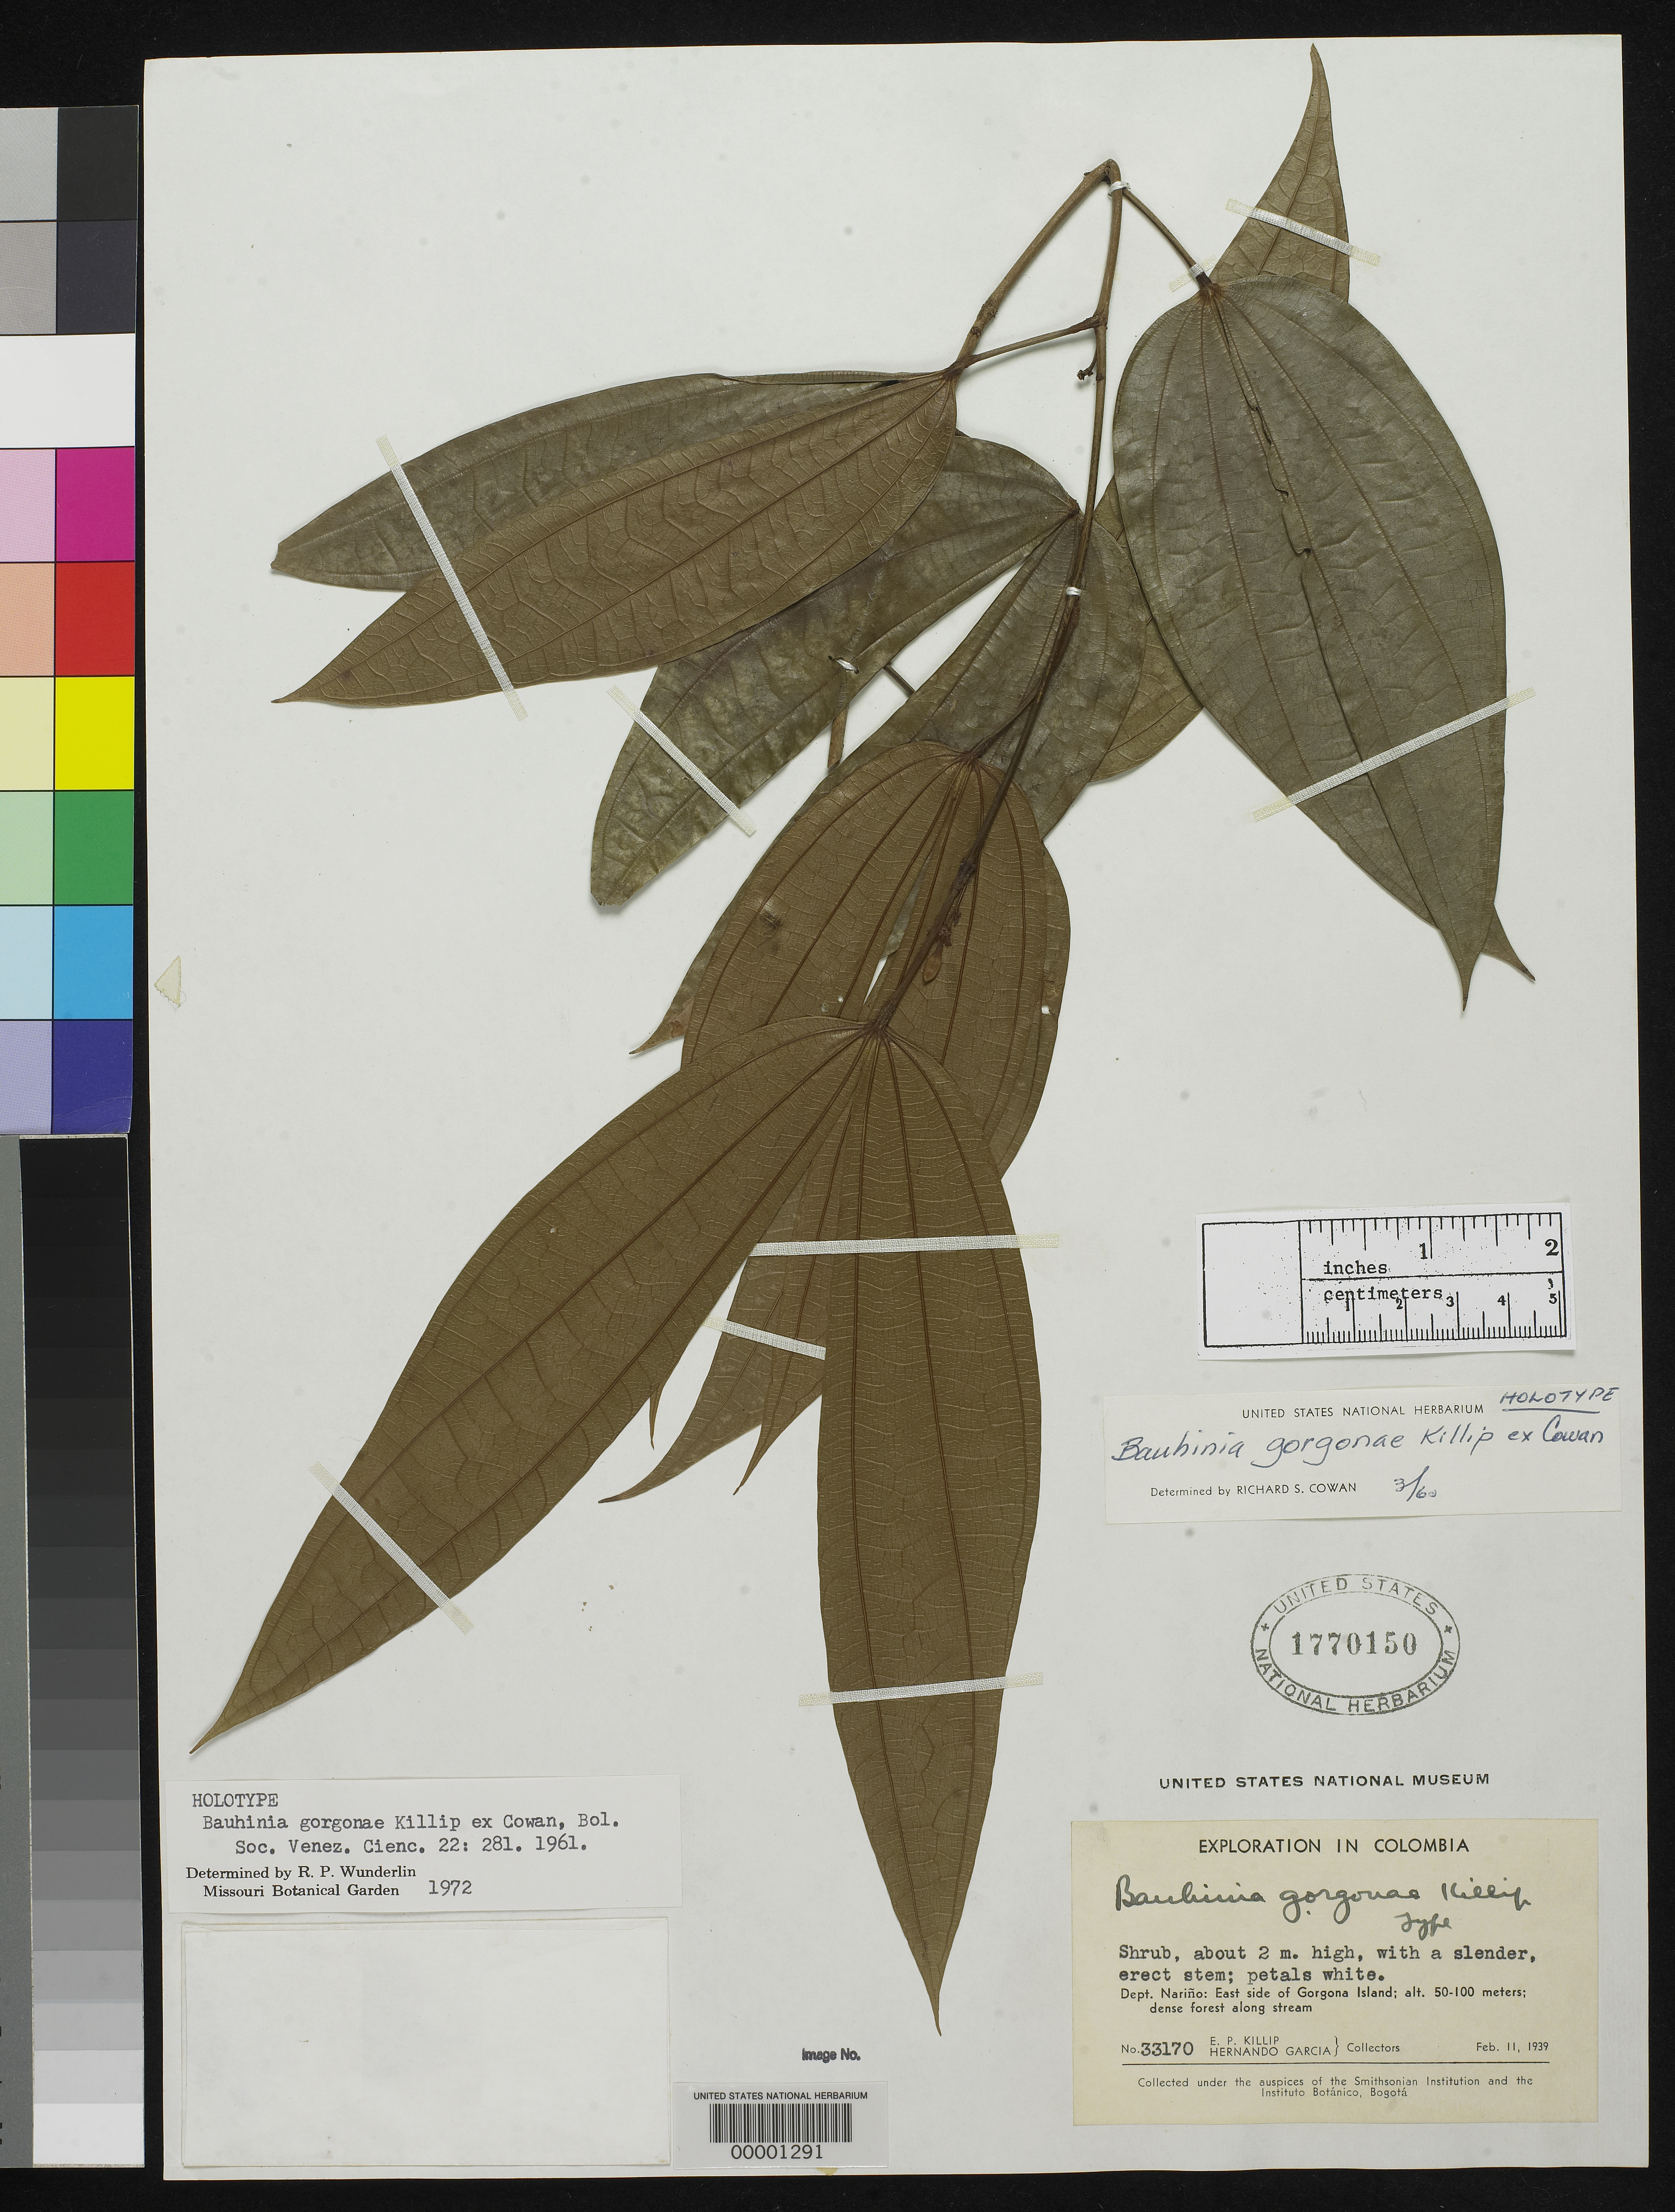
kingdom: Plantae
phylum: Tracheophyta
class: Magnoliopsida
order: Fabales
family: Fabaceae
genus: Bauhinia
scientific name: Bauhinia gorgonae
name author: Killip ex R.S. Cowan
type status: Holotype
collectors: E. P. Killip & H. García Barriga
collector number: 33170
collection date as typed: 11 Feb 1939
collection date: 1939-02-11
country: Colombia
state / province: Nariño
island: Gorgona Island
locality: E side of Island.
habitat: Dense forest along stream.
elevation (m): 50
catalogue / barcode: US 1770150